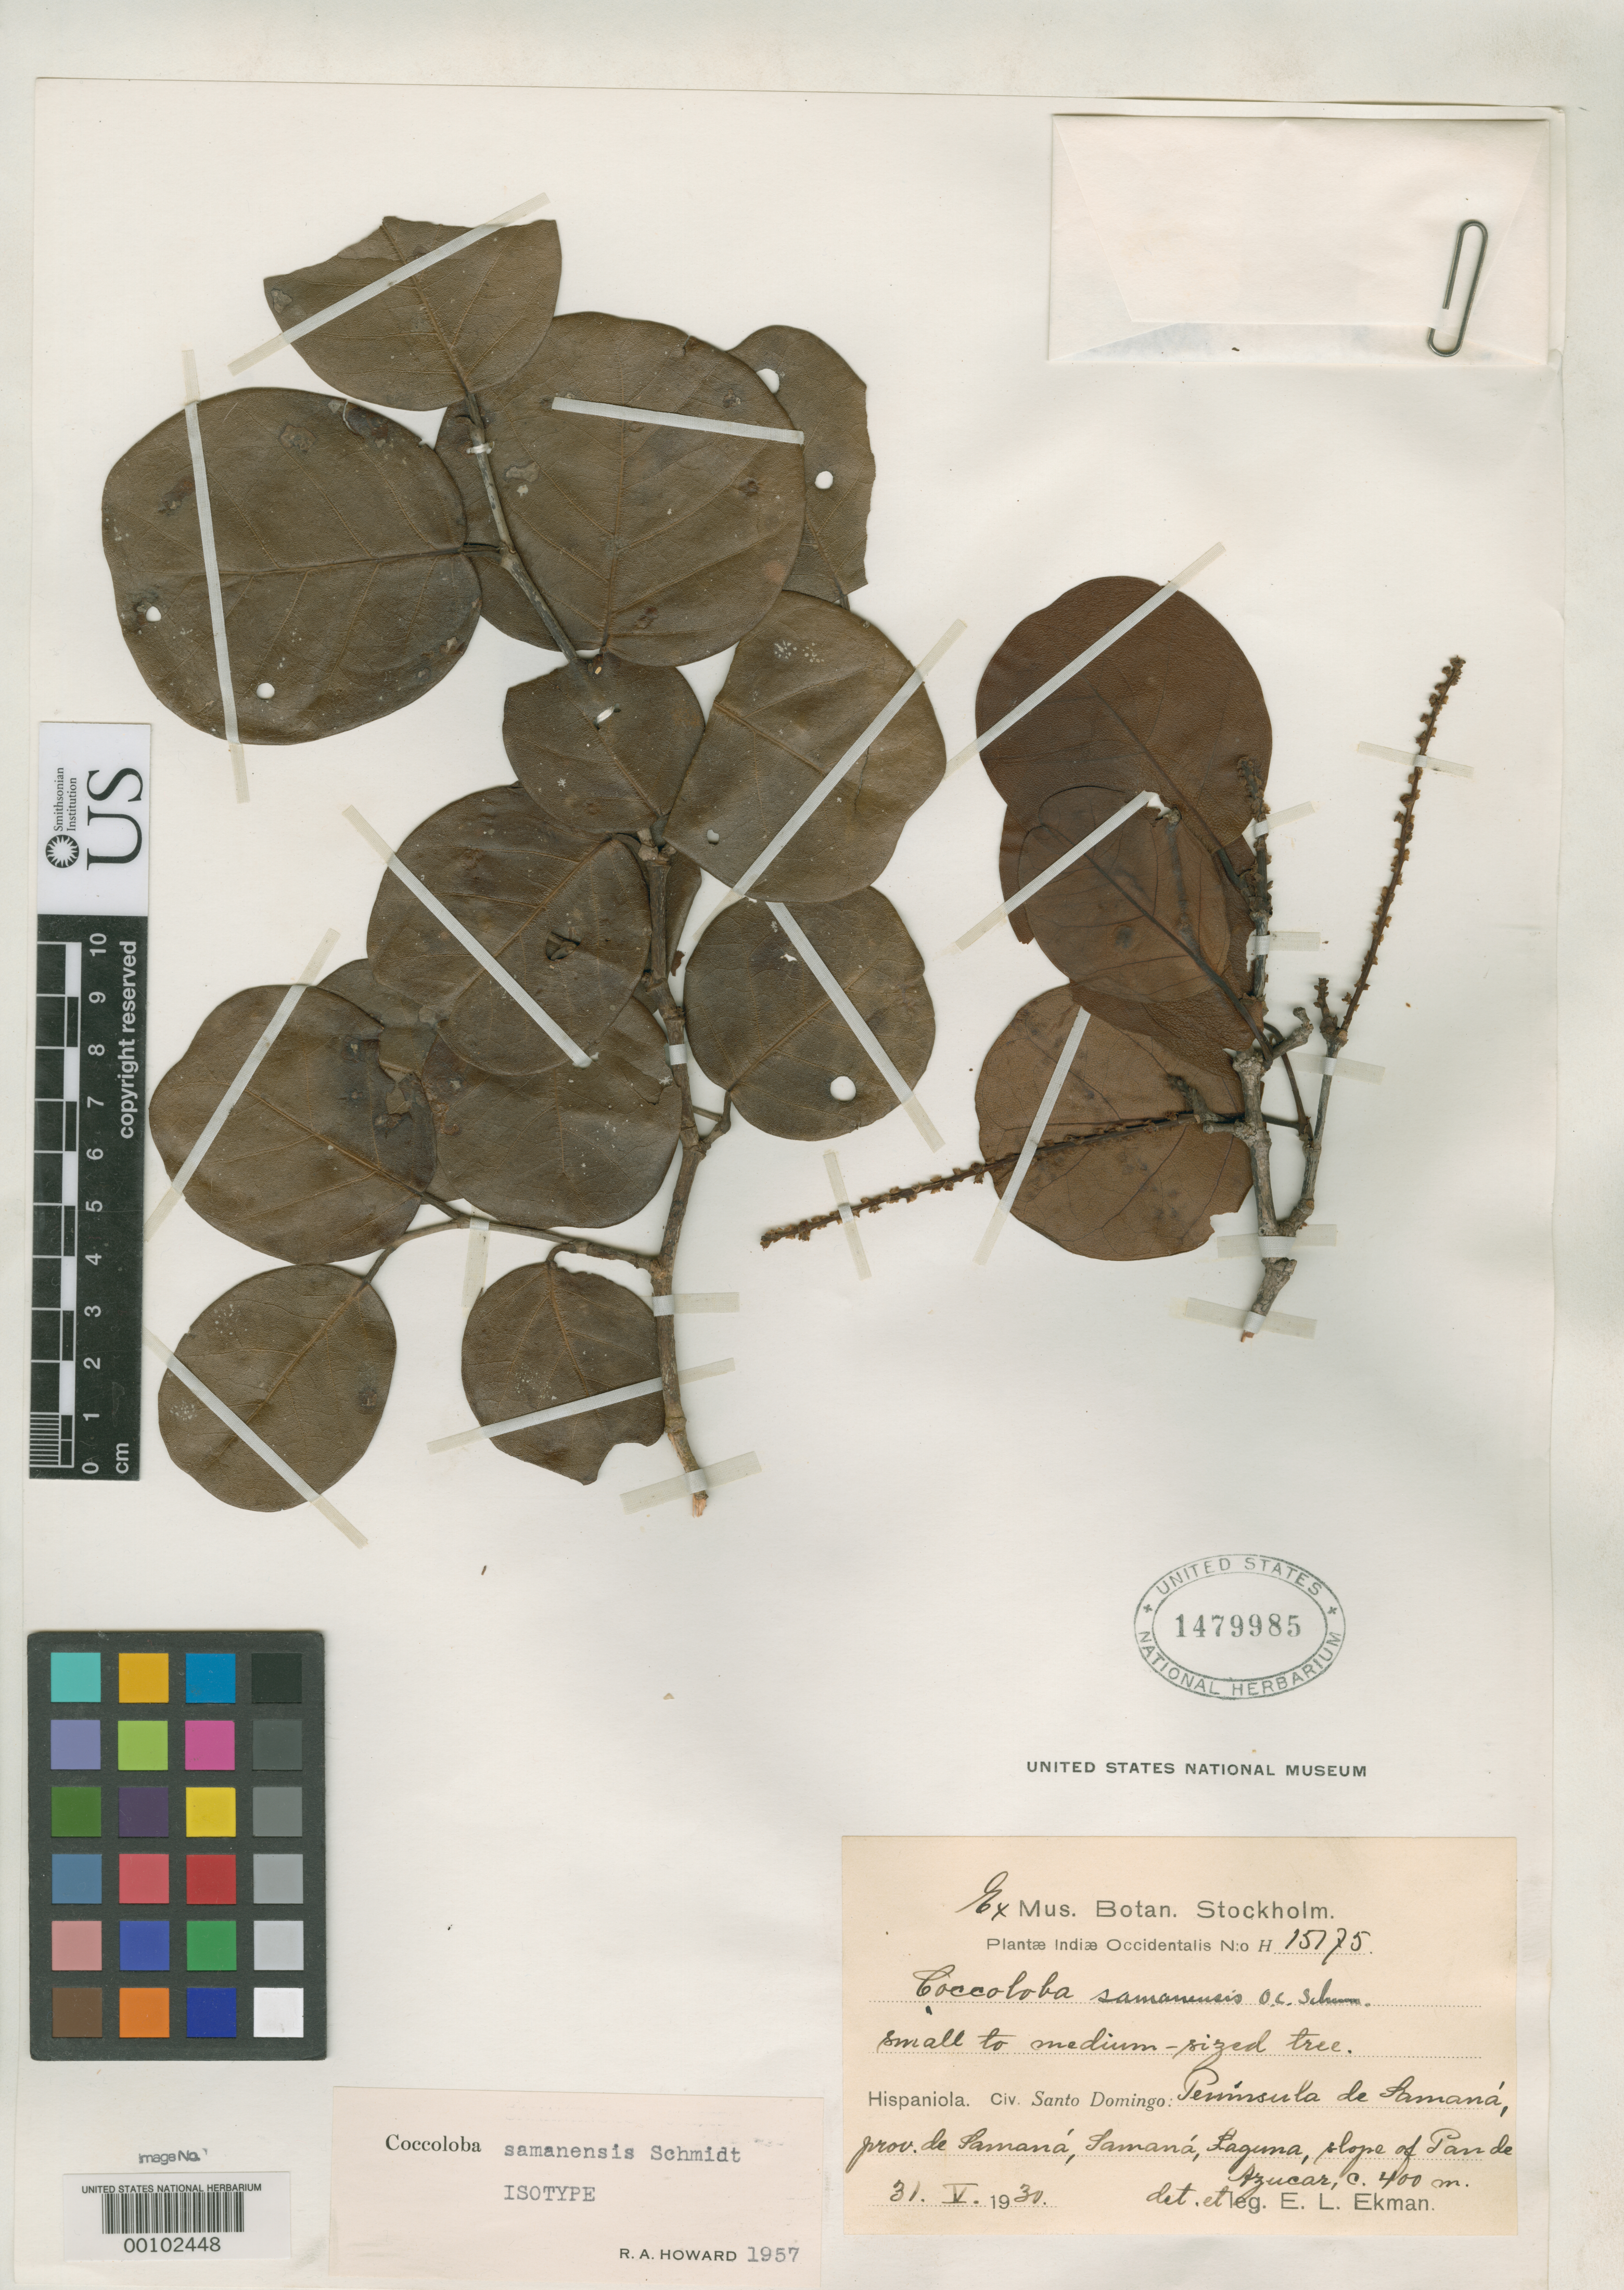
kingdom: Plantae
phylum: Tracheophyta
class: Magnoliopsida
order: Caryophyllales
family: Polygonaceae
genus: Coccoloba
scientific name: Coccoloba samanensis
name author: O.C. Schmidt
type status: Isotype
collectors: E. L. Ekman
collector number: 15175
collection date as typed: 31 May 1930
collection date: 1930-05-31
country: Dominican Republic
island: Hispaniola Island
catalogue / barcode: US 1479985